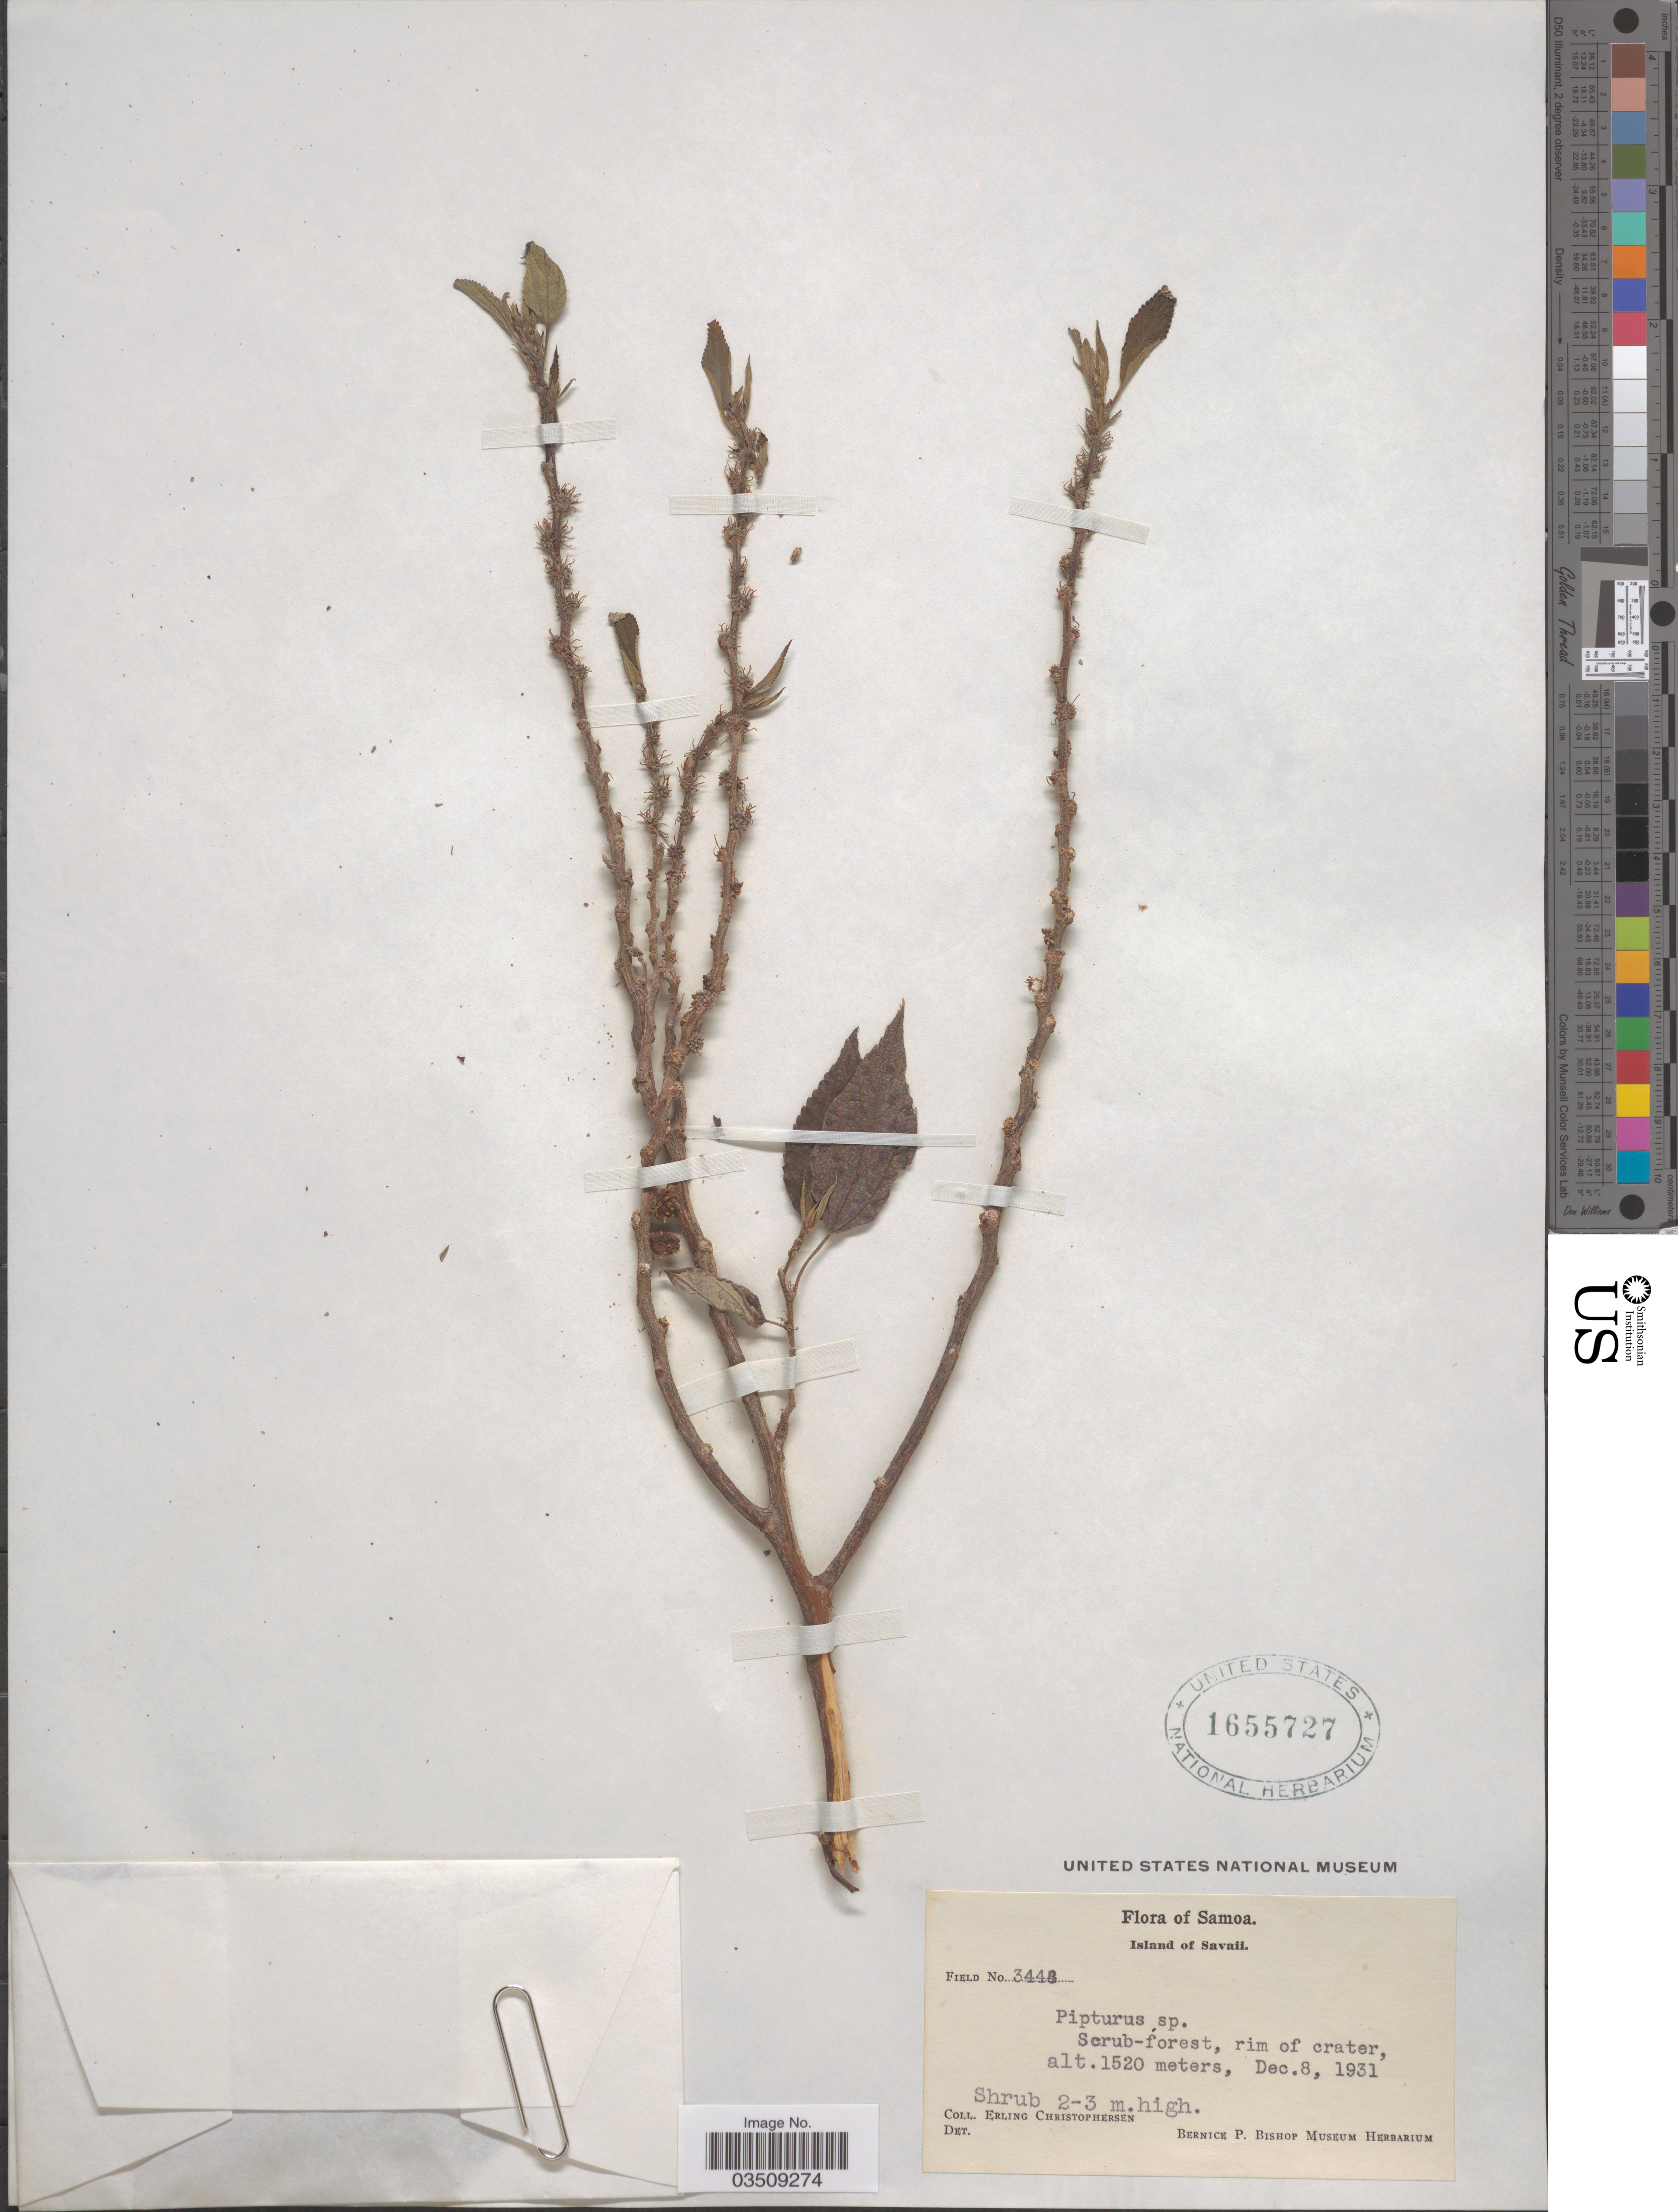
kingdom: Plantae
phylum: Tracheophyta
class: Magnoliopsida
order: Rosales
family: Urticaceae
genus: Pipturus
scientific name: Pipturus polynesicus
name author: Skottsb.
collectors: E. Christophersen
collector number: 3448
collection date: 1931-12-08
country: Samoa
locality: Samoa. Island of Savaii. Rim of crater.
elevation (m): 1520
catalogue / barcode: US 1655727